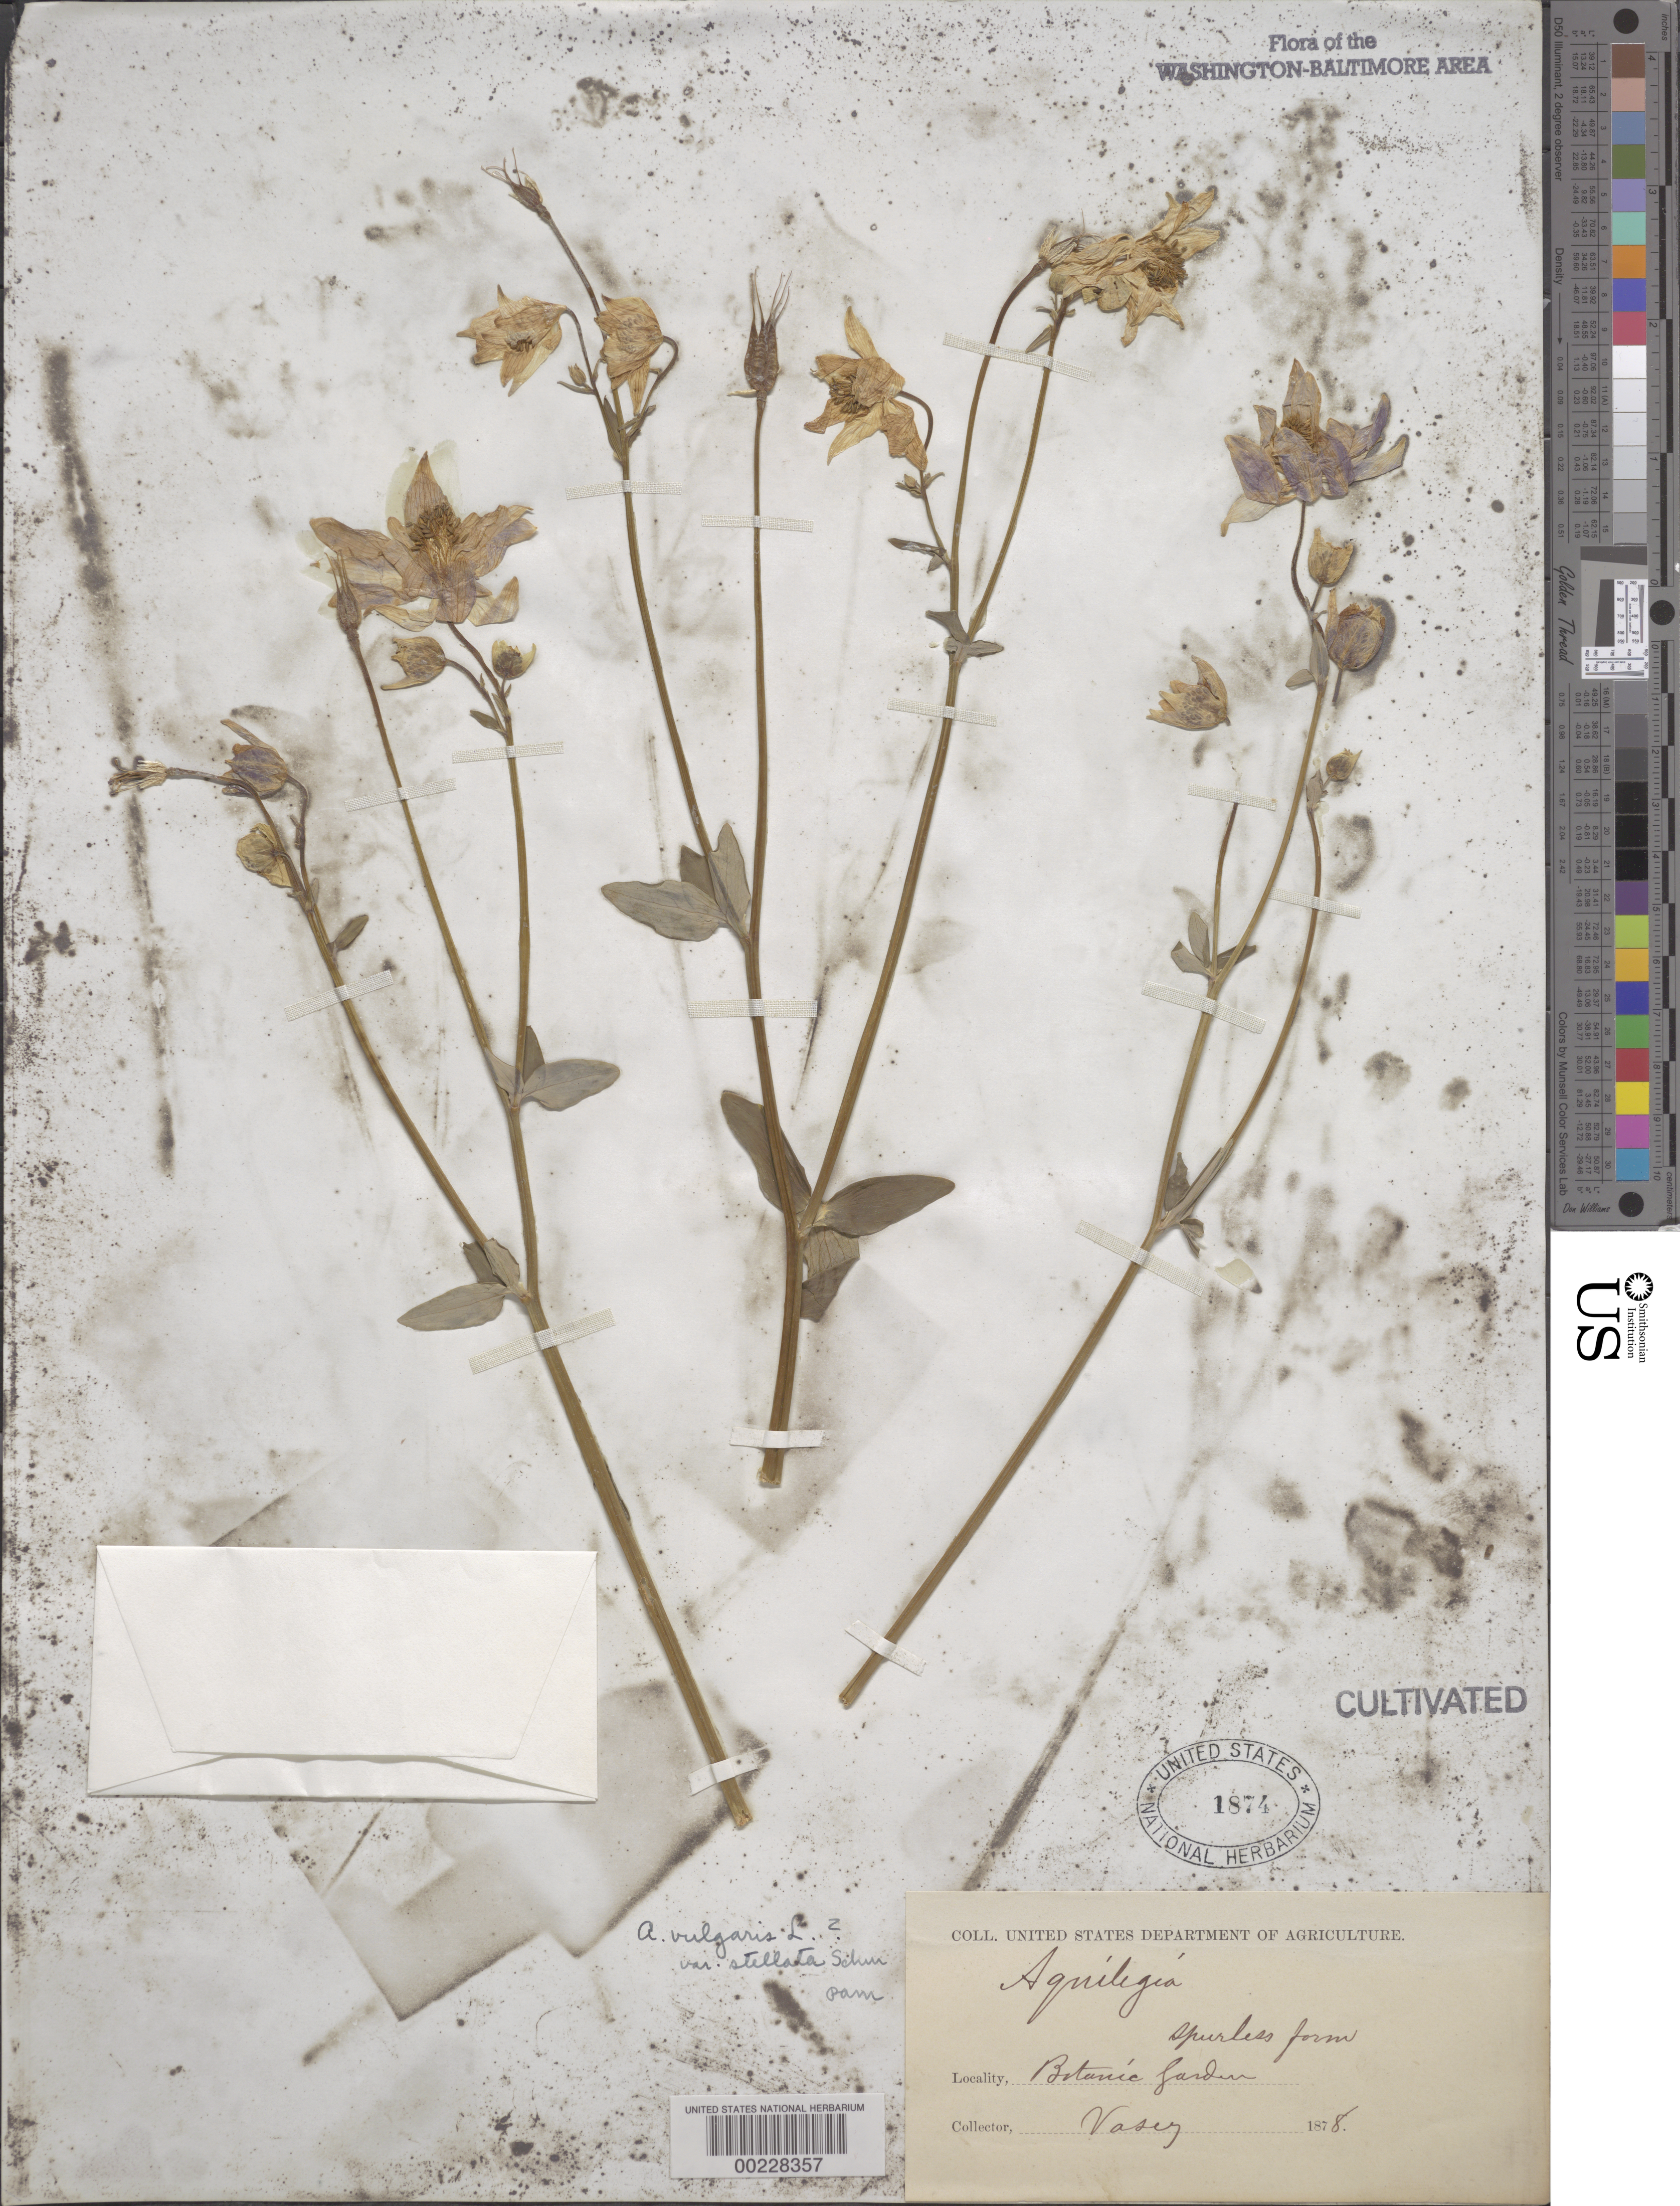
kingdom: Plantae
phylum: Tracheophyta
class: Magnoliopsida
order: Ranunculales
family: Ranunculaceae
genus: Aquilegia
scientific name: Aquilegia vulgaris var. stellata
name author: Schur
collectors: G. R. Vasey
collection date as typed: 1878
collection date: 1878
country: United States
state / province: District of Columbia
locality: Botanical Gardens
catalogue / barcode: US 1874